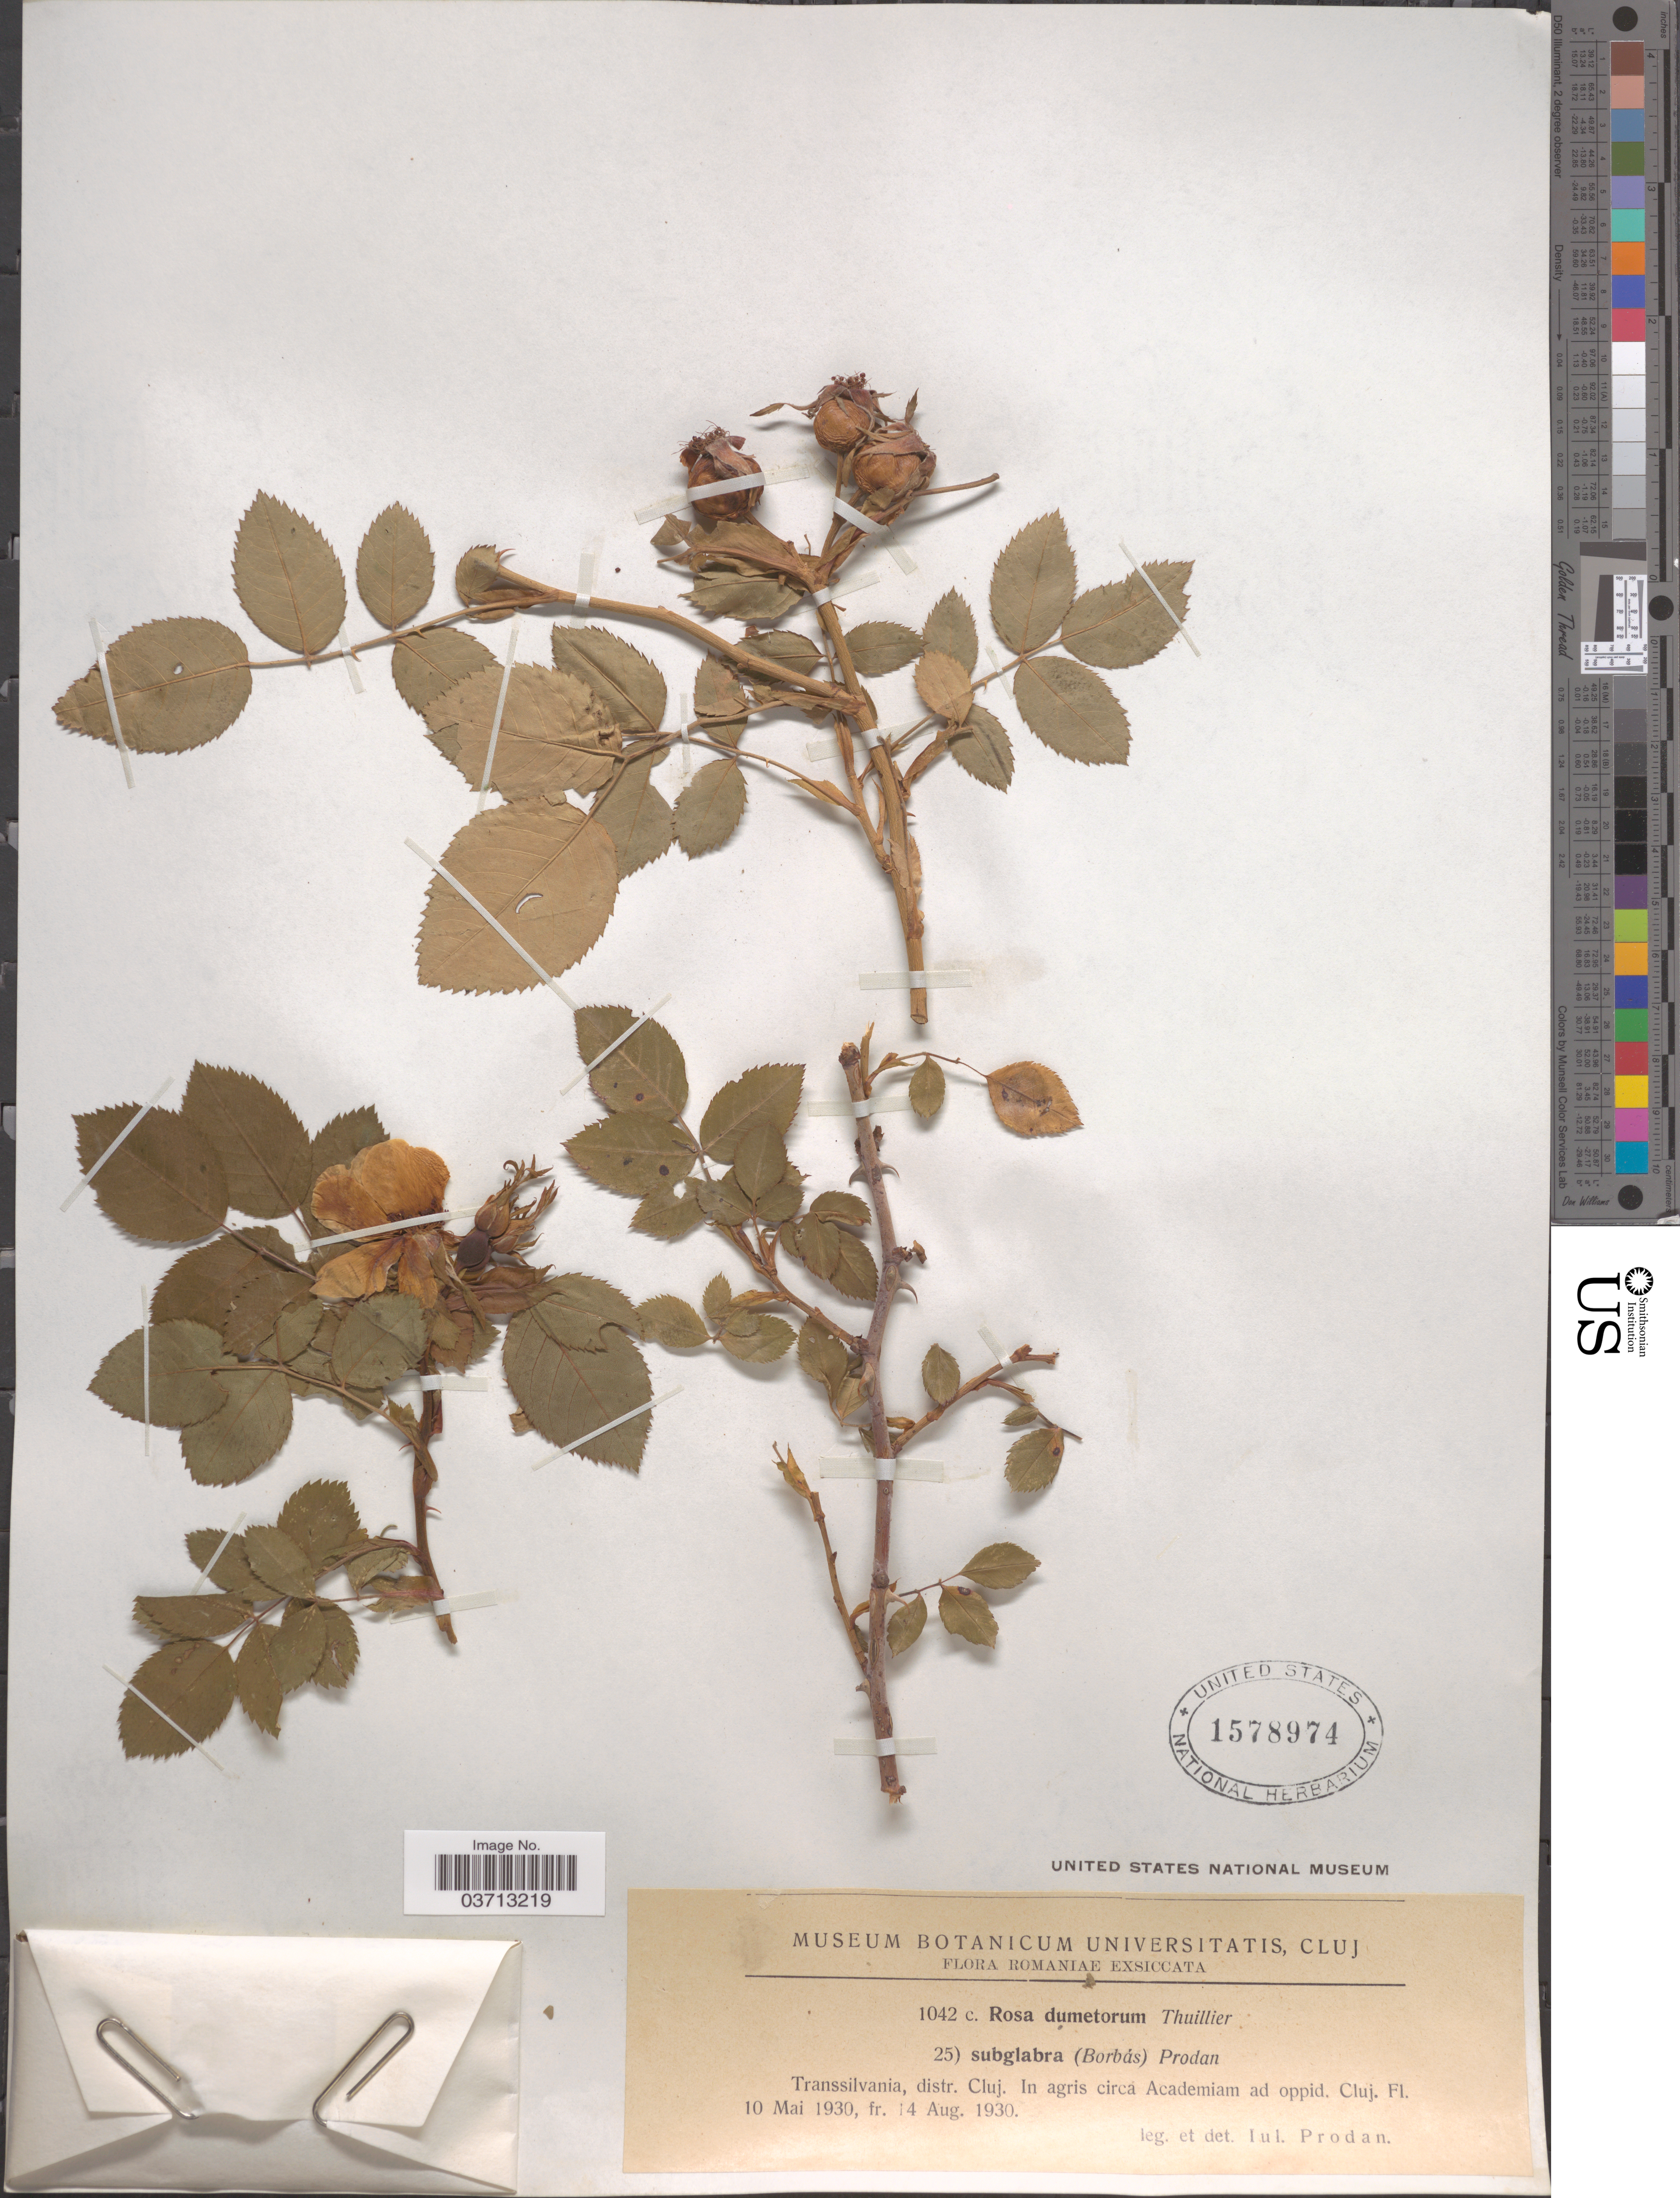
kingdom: Plantae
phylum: Tracheophyta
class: Magnoliopsida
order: Rosales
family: Rosaceae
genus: Rosa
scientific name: Rosa dumetorum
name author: Lange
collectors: J. Prodan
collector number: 1042 c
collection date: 1930-05-10/1930-08-14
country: Romania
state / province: Cluj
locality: Transsilvania, distr. Cluj. In agris circa Academiam ad oppid. Cluj.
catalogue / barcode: US 1578974